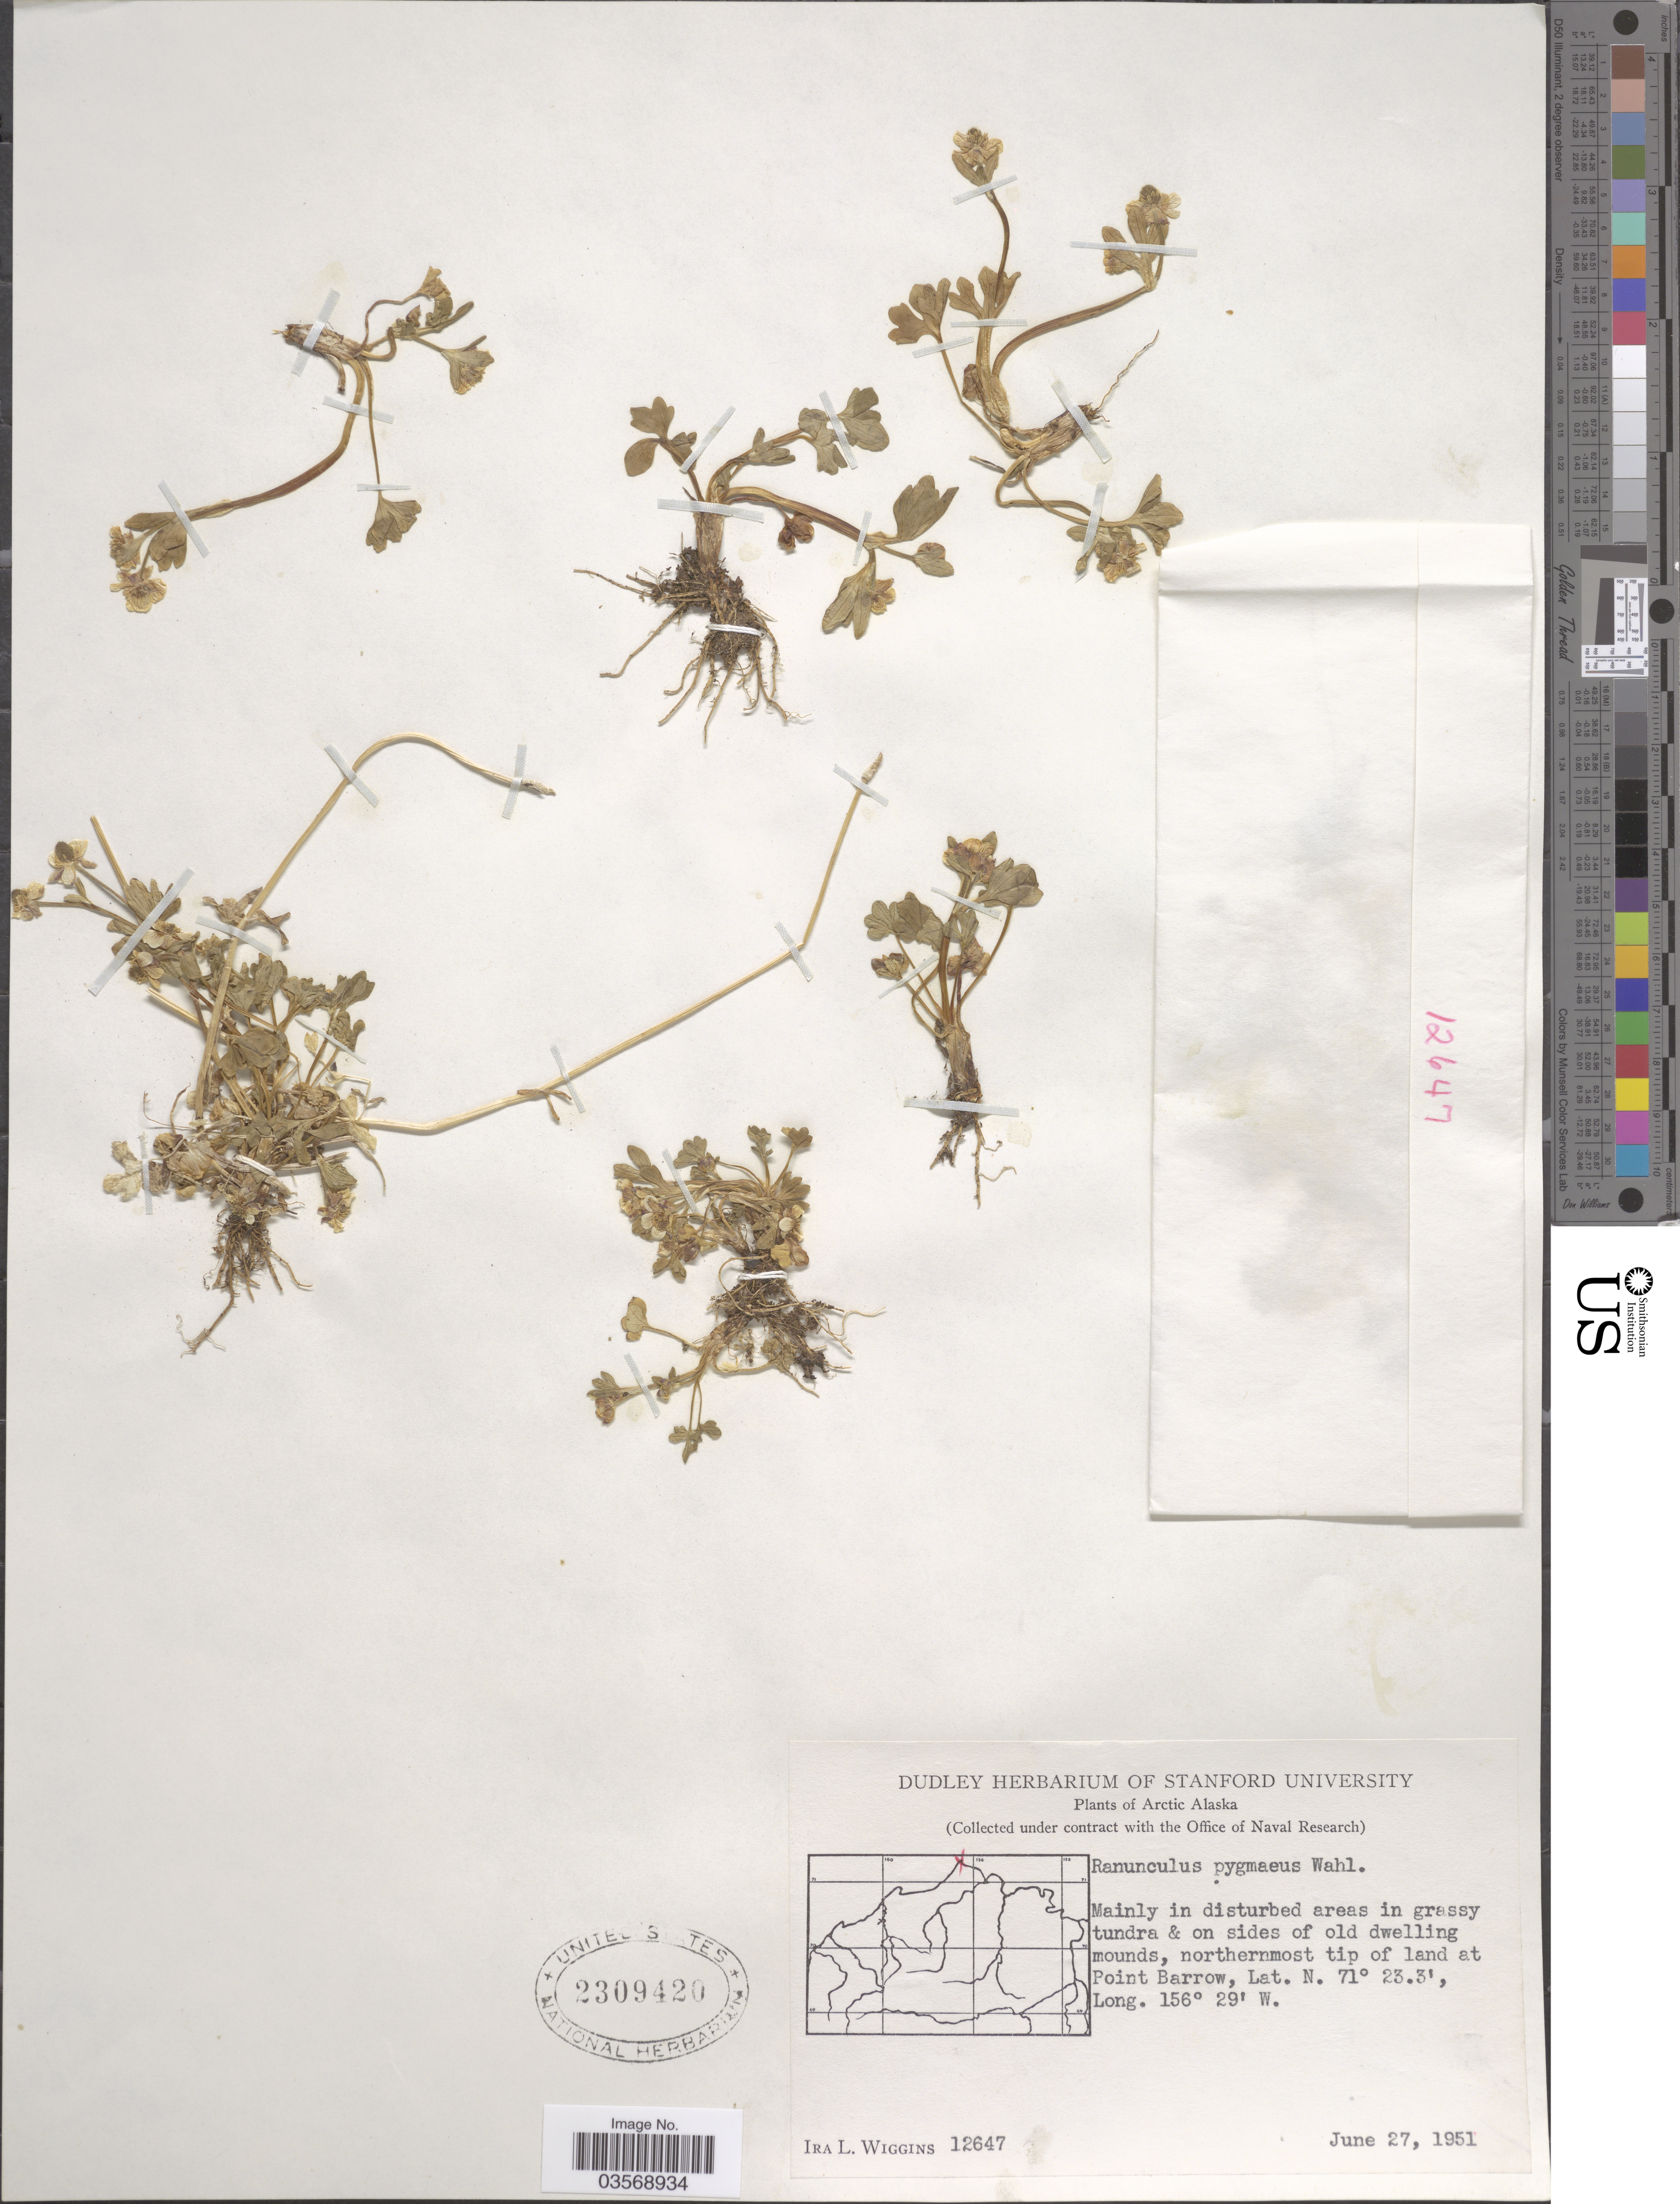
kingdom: Plantae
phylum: Tracheophyta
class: Magnoliopsida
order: Ranunculales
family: Ranunculaceae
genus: Ranunculus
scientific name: Ranunculus pygmaeus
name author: Wahlenb.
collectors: I. L. Wiggins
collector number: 12647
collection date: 1951-06-27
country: United States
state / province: Alaska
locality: Arctic Alaska. Northernmost tip of land at Point Barrow.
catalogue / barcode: US 2309420